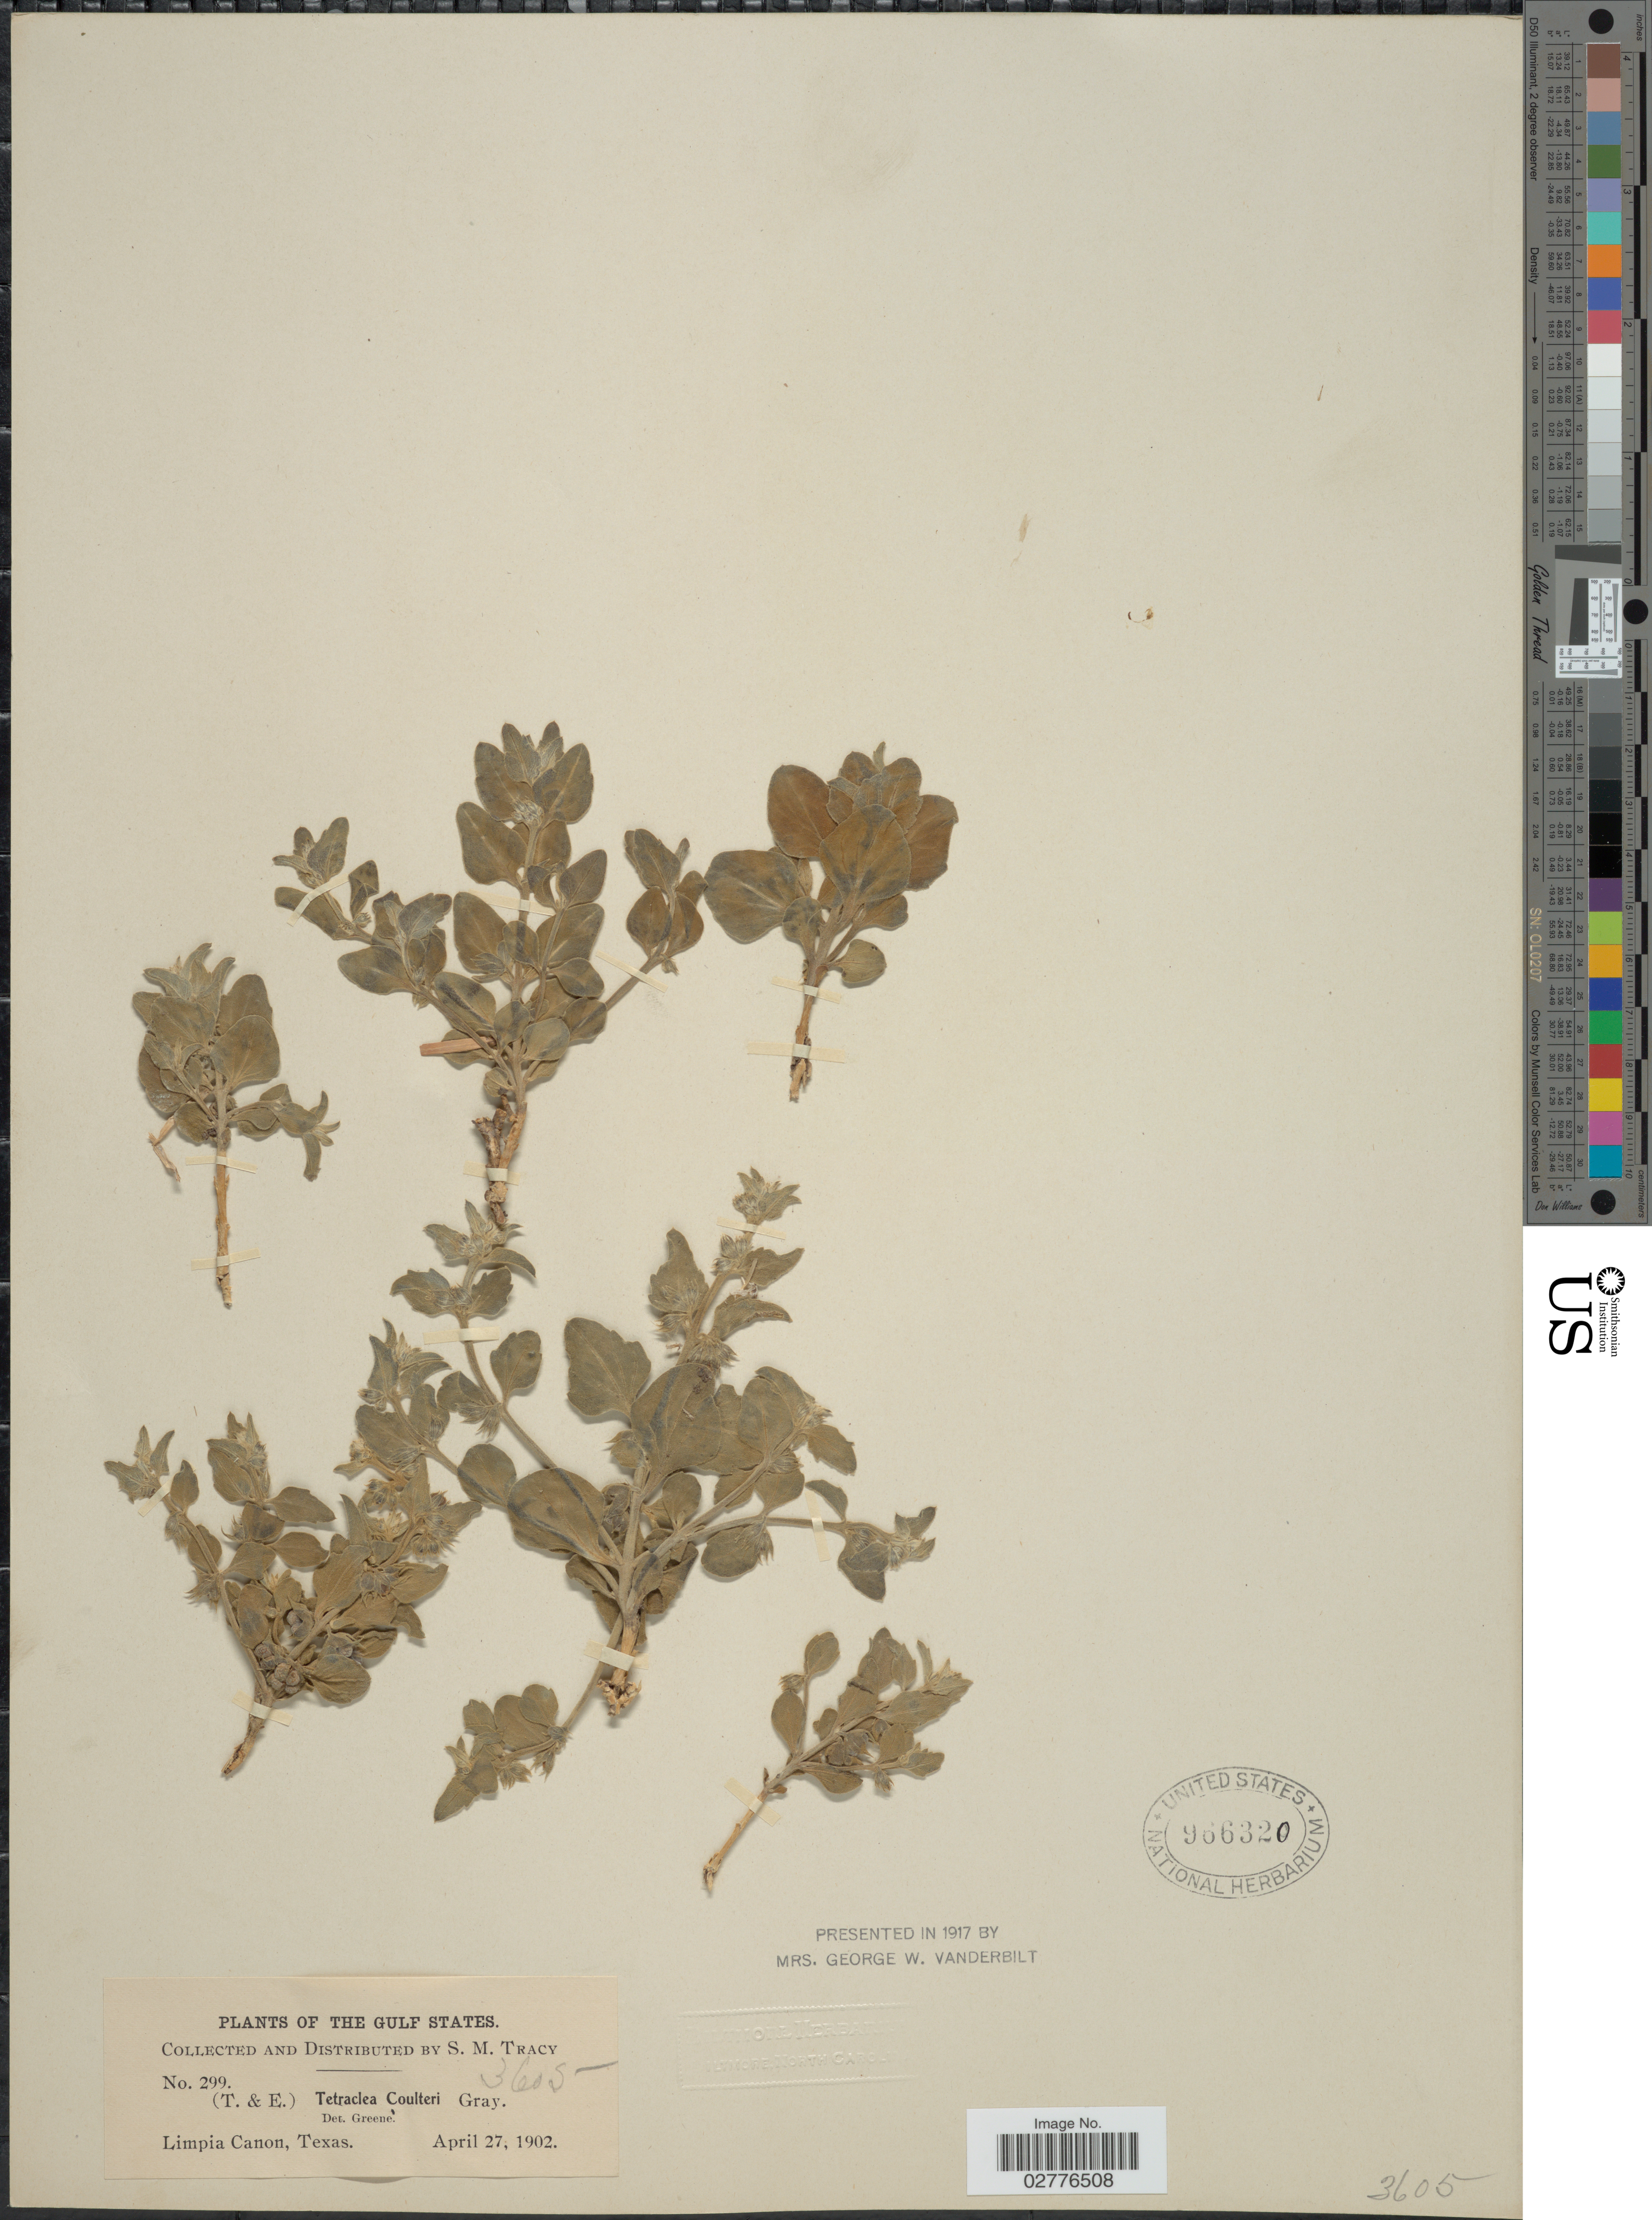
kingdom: Plantae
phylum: Tracheophyta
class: Magnoliopsida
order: Lamiales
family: Lamiaceae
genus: Tetraclea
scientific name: Tetraclea coulteri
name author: A. Gray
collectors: S. M. Tracy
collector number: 299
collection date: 1902-04-27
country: United States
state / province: Texas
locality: Gulf States. Limpia Canon.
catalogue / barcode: US 966320